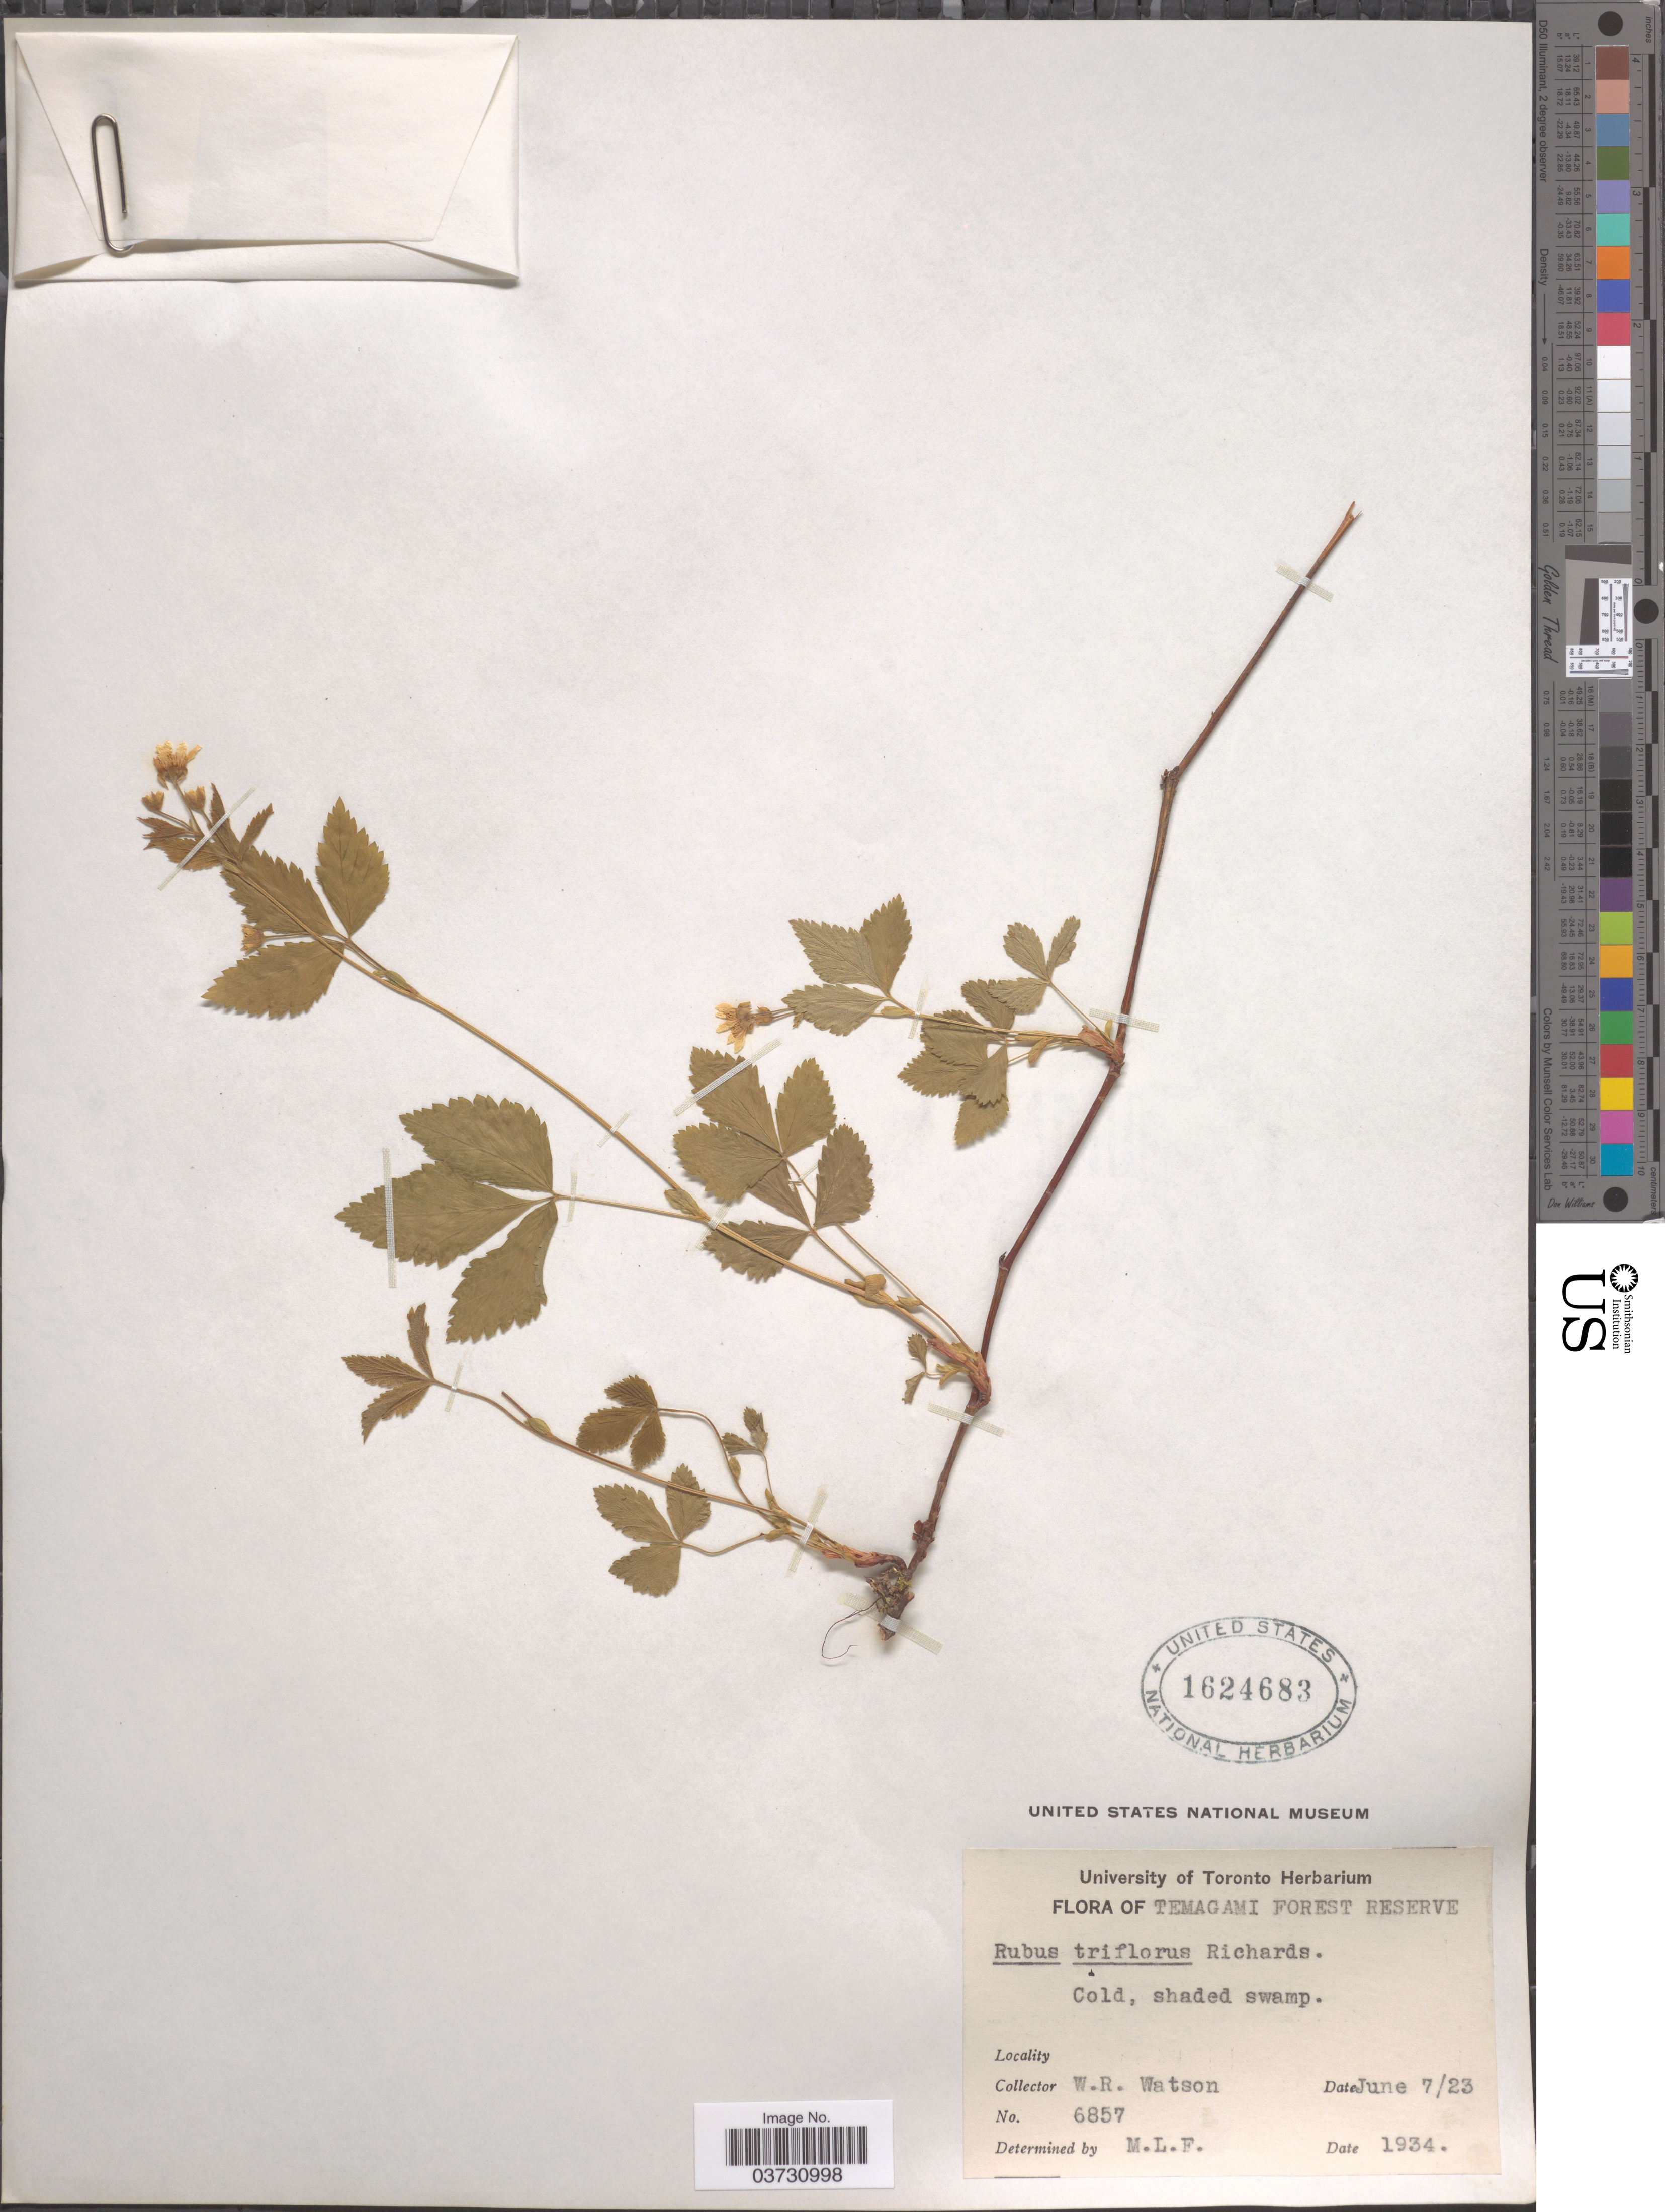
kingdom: Plantae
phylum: Tracheophyta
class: Magnoliopsida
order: Rosales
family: Rosaceae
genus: Rubus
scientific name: Rubus pubescens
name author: Raf.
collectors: W. R. Watson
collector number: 6857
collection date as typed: Transcribed d/m/y: 23/7/23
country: Canada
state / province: Ontario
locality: Temagami Forest Reserve.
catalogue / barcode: US 1624683